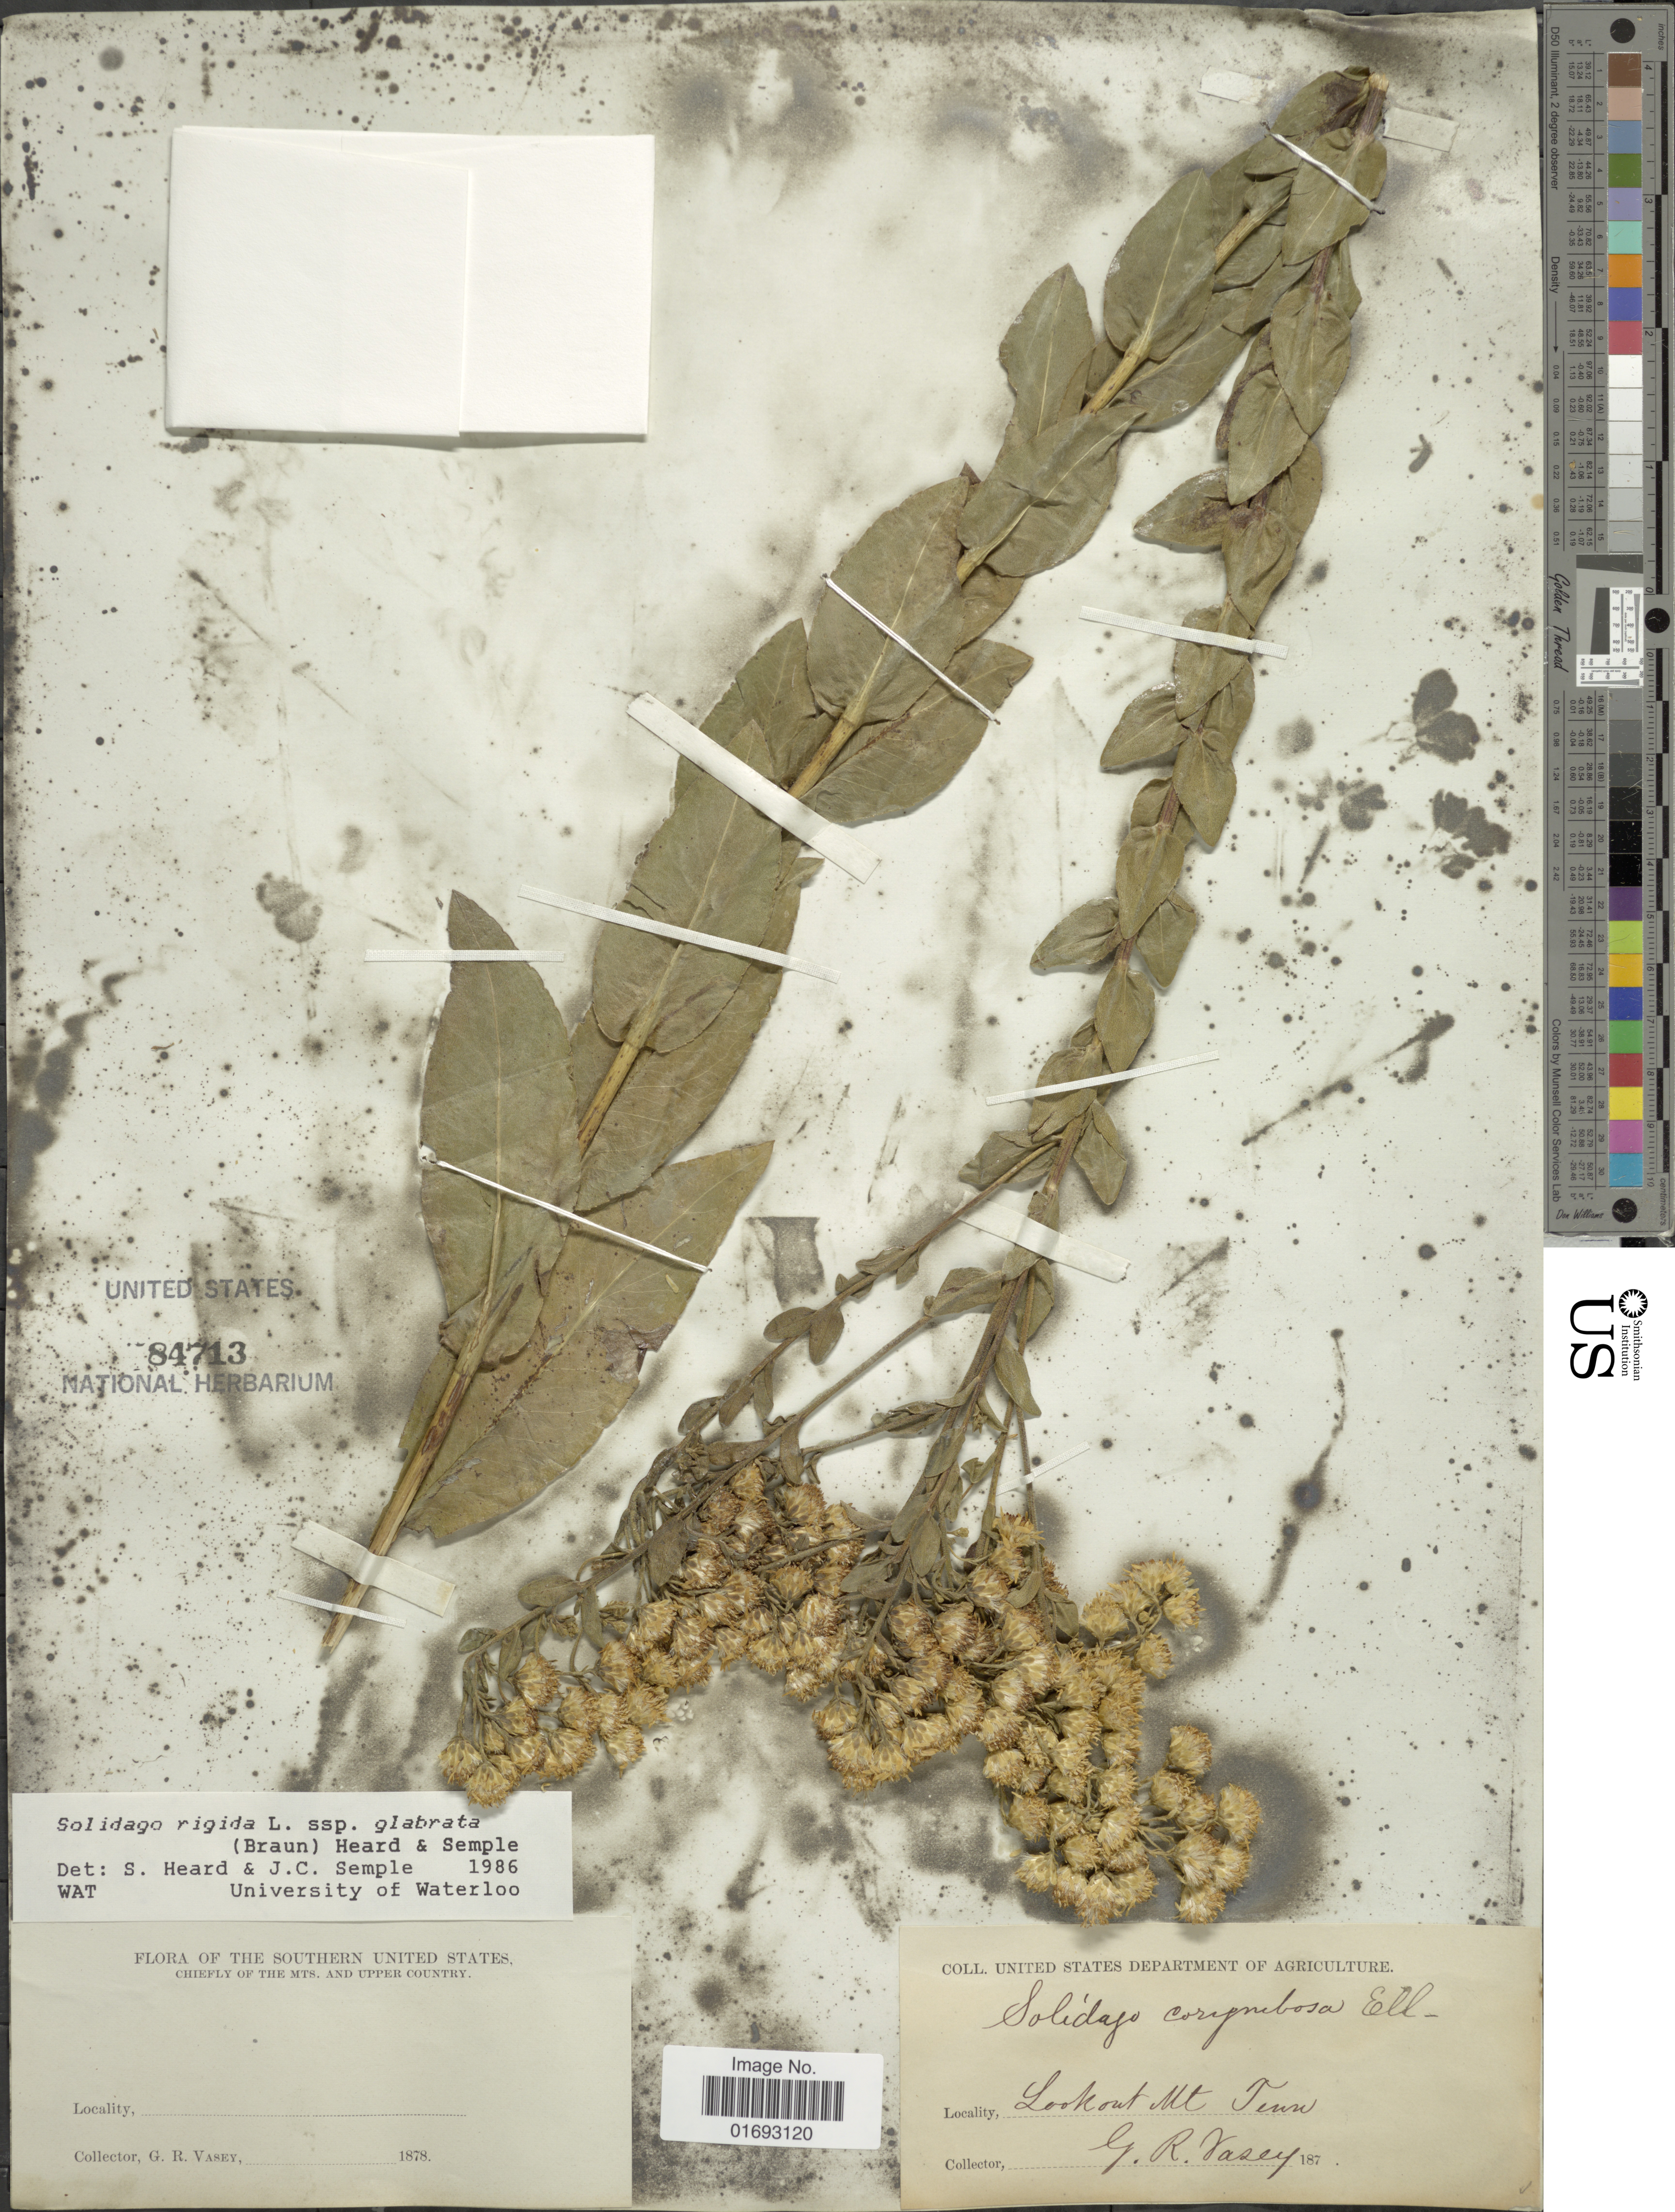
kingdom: Plantae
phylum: Tracheophyta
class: Magnoliopsida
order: Asterales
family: Asteraceae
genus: Oligoneuron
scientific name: Oligoneuron rigidum var. glabrata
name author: (E.L. Braun) G.L. Nesom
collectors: G. R. Vasey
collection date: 1878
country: United States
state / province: Tennessee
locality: Lookout Mt.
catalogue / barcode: US 84713